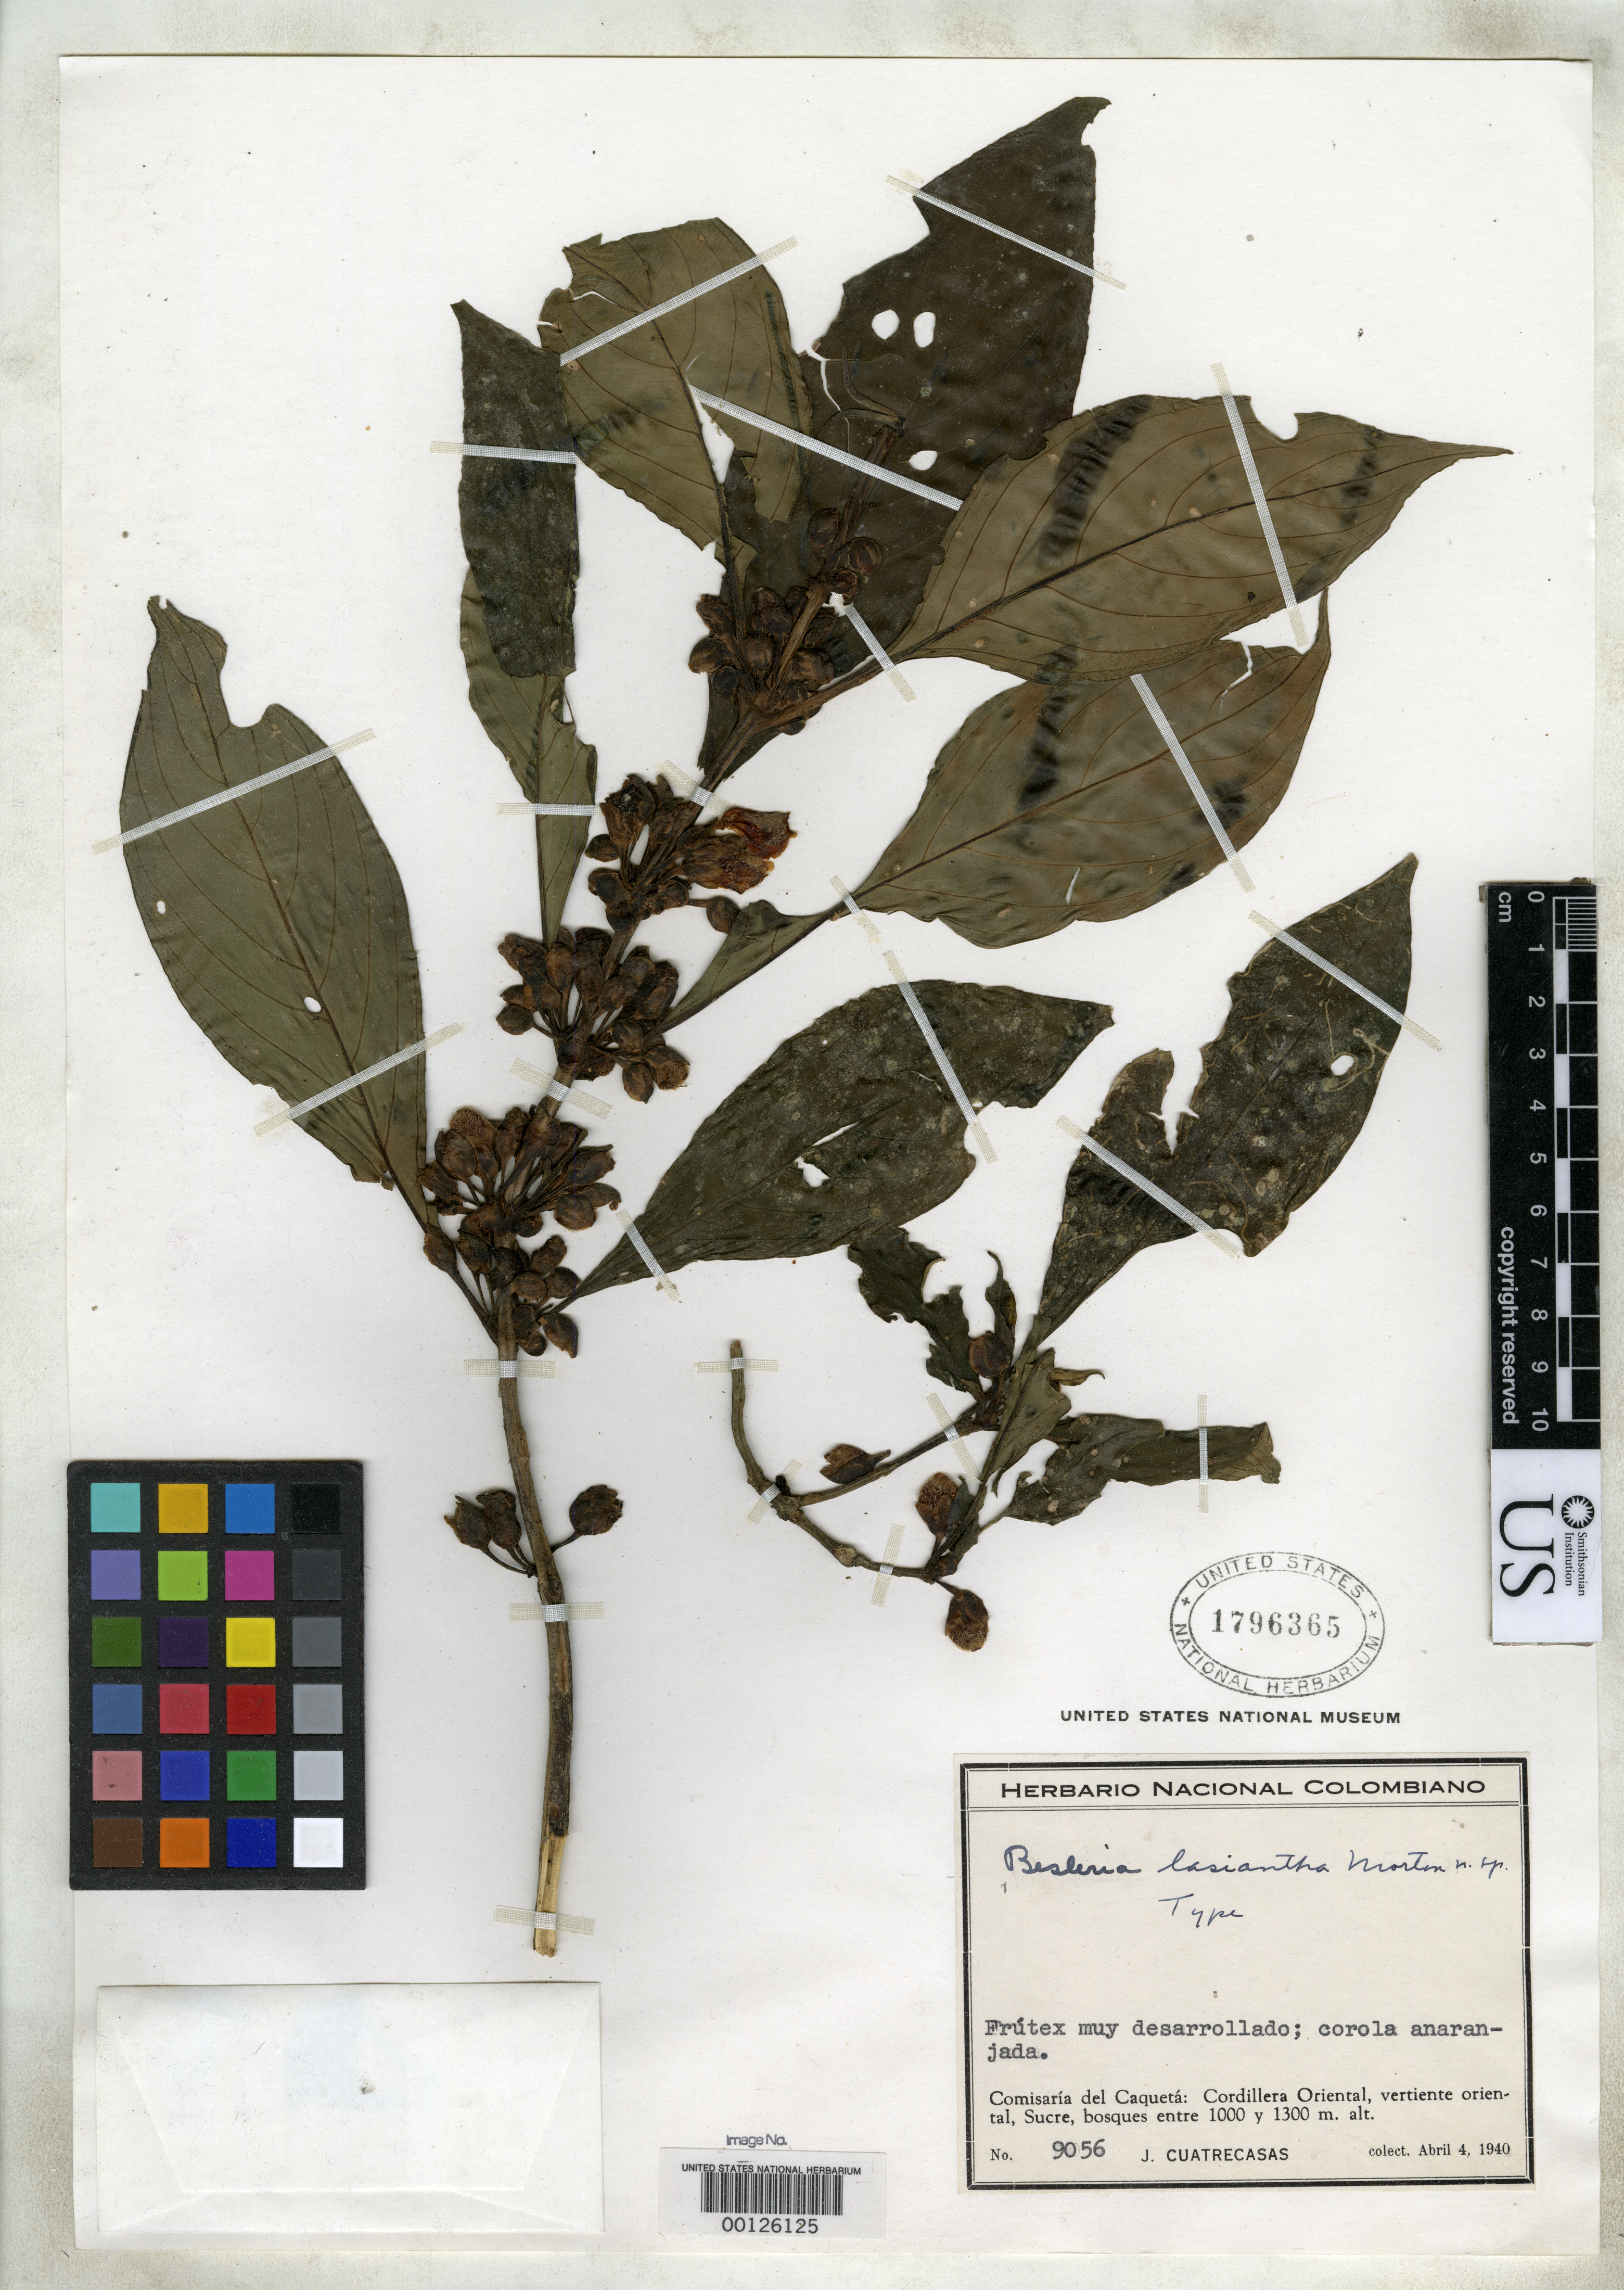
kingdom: Plantae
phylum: Tracheophyta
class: Magnoliopsida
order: Lamiales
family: Gesneriaceae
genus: Besleria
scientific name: Besleria lasiantha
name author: C.V. Morton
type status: Holotype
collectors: J. Cuatrecasas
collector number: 9056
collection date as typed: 04 Apr 1940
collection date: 1940-04-04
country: Colombia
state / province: Caquetá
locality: Sucre, Cordillera Oriental.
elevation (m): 1000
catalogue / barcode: US 1796365